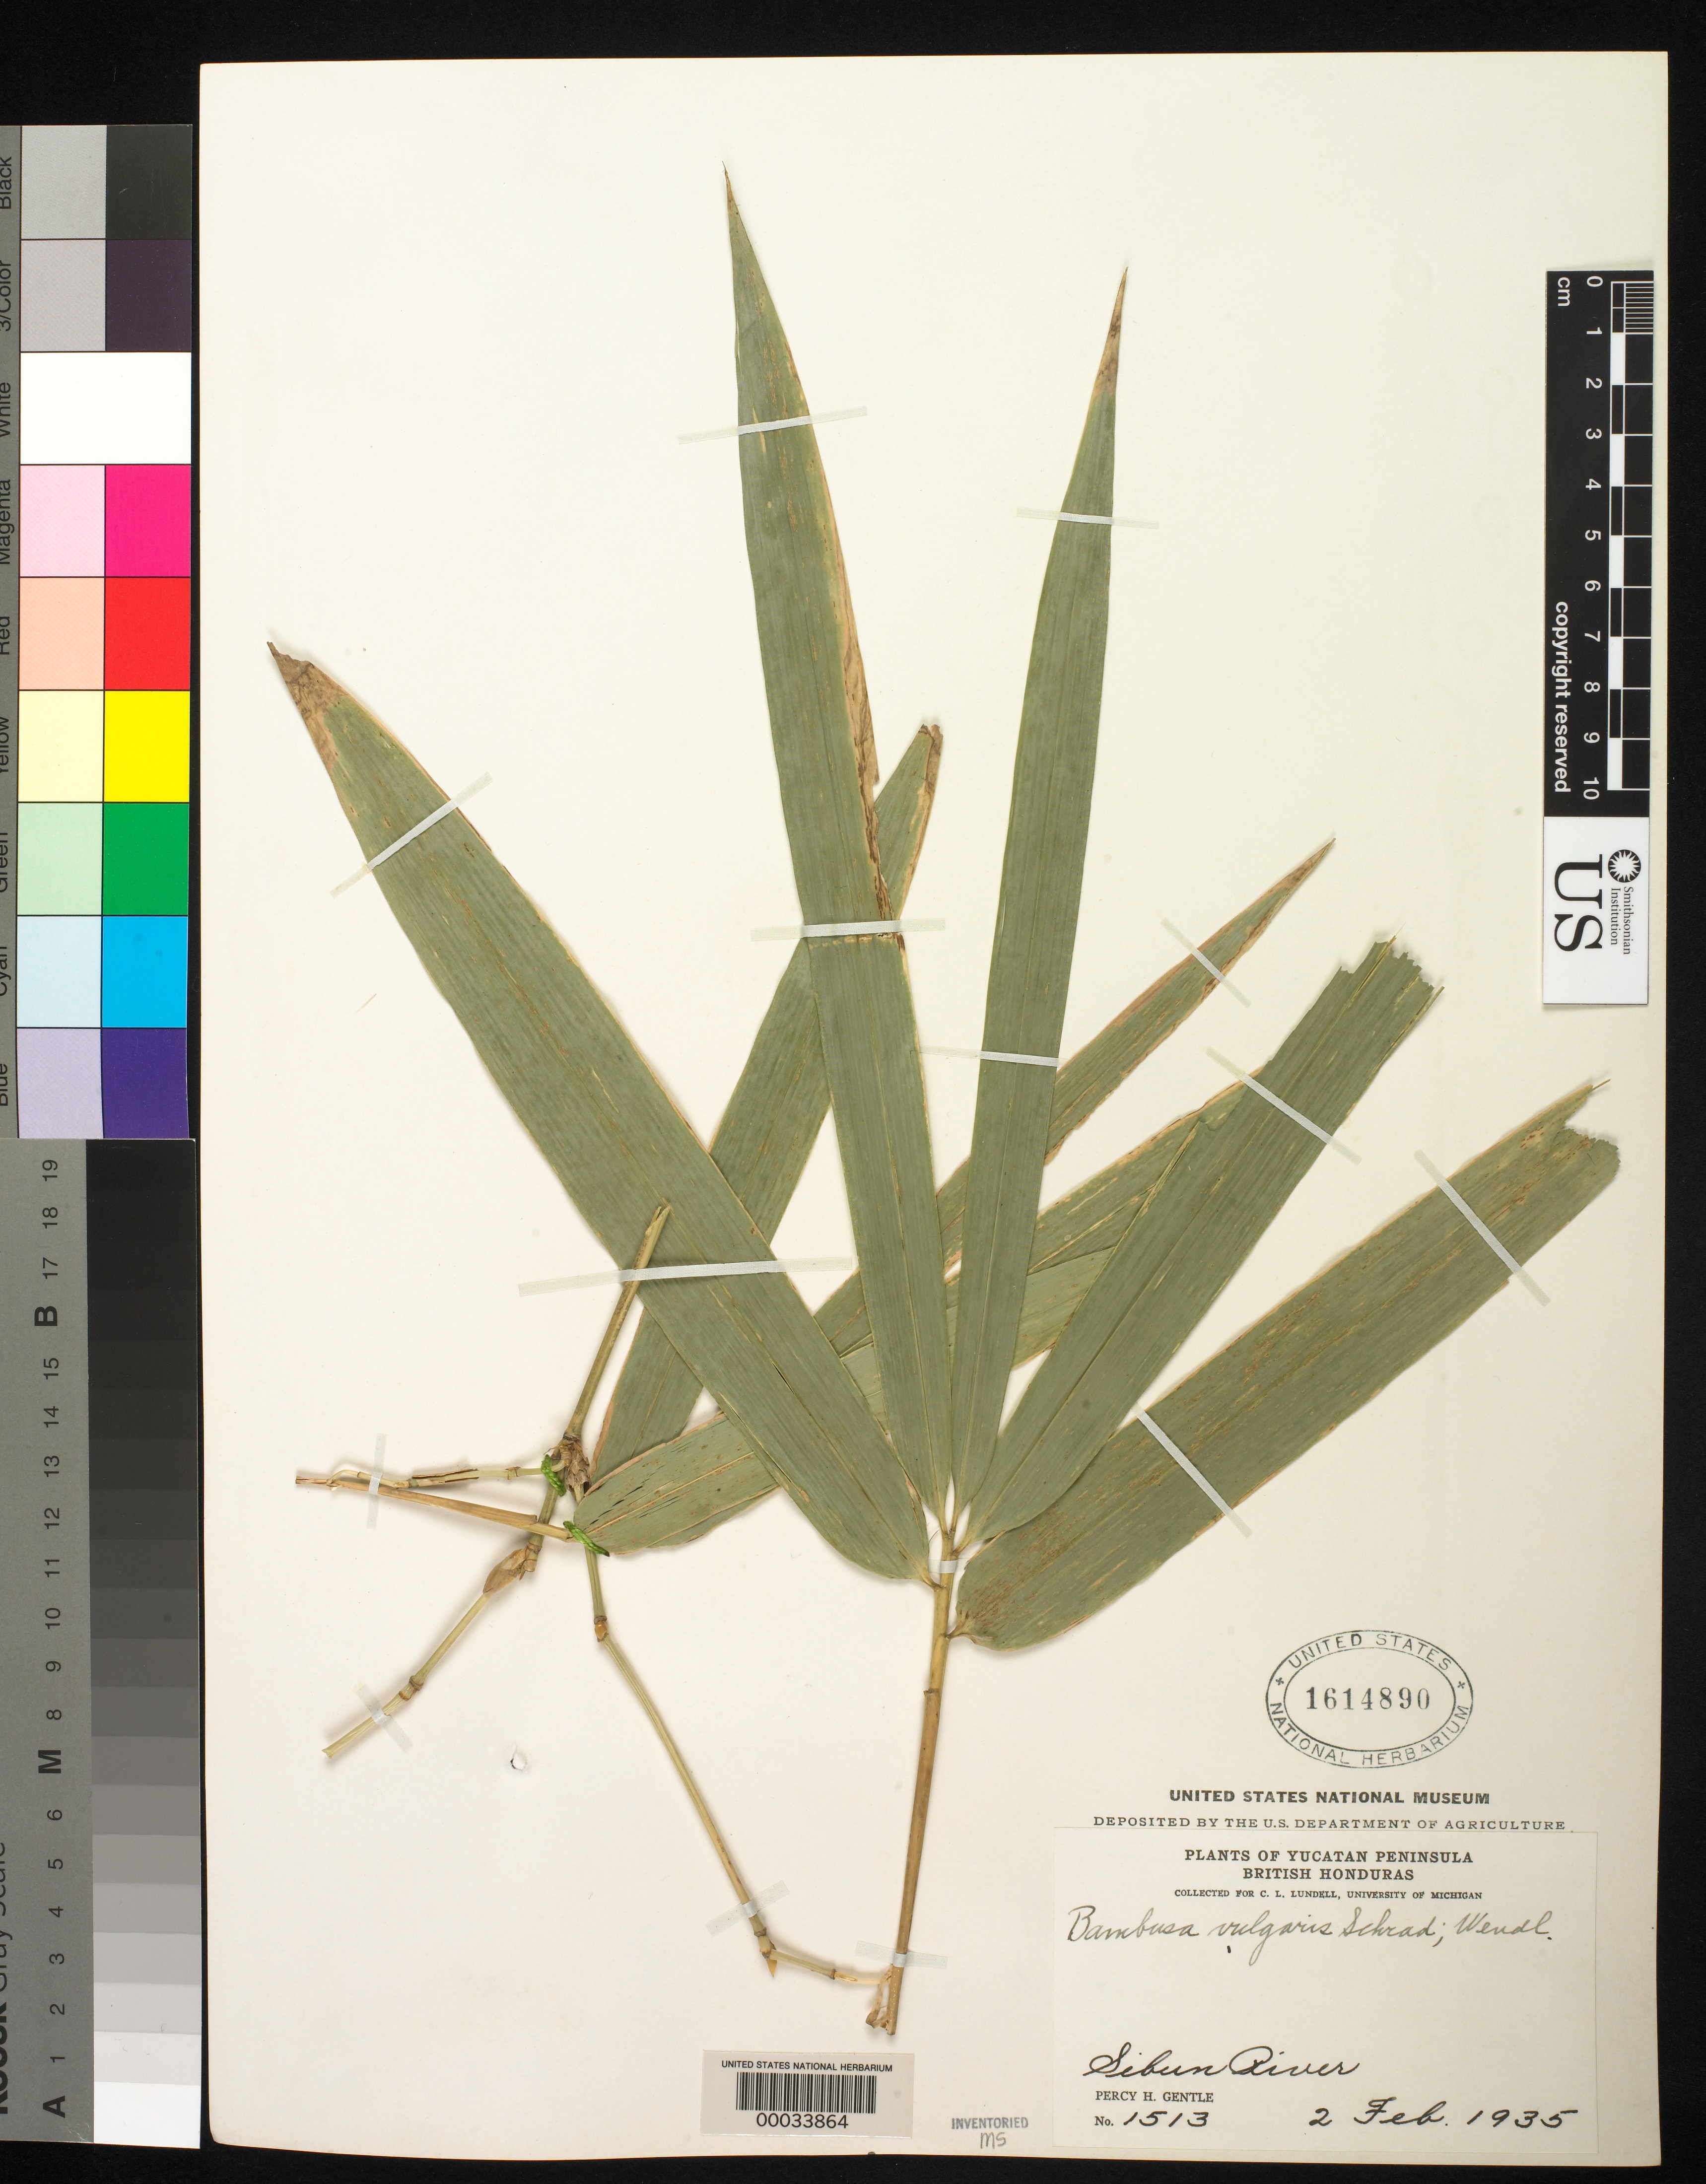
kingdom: Plantae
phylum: Tracheophyta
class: Liliopsida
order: Poales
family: Poaceae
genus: Bambusa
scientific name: Bambusa vulgaris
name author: Schrad. ex J.C. Wendl.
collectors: P. H. Gentle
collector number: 1513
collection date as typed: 02 Feb 1935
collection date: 1935-02-02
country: Belize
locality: Yucatan Peninsula, Sibun River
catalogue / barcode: US 1614890